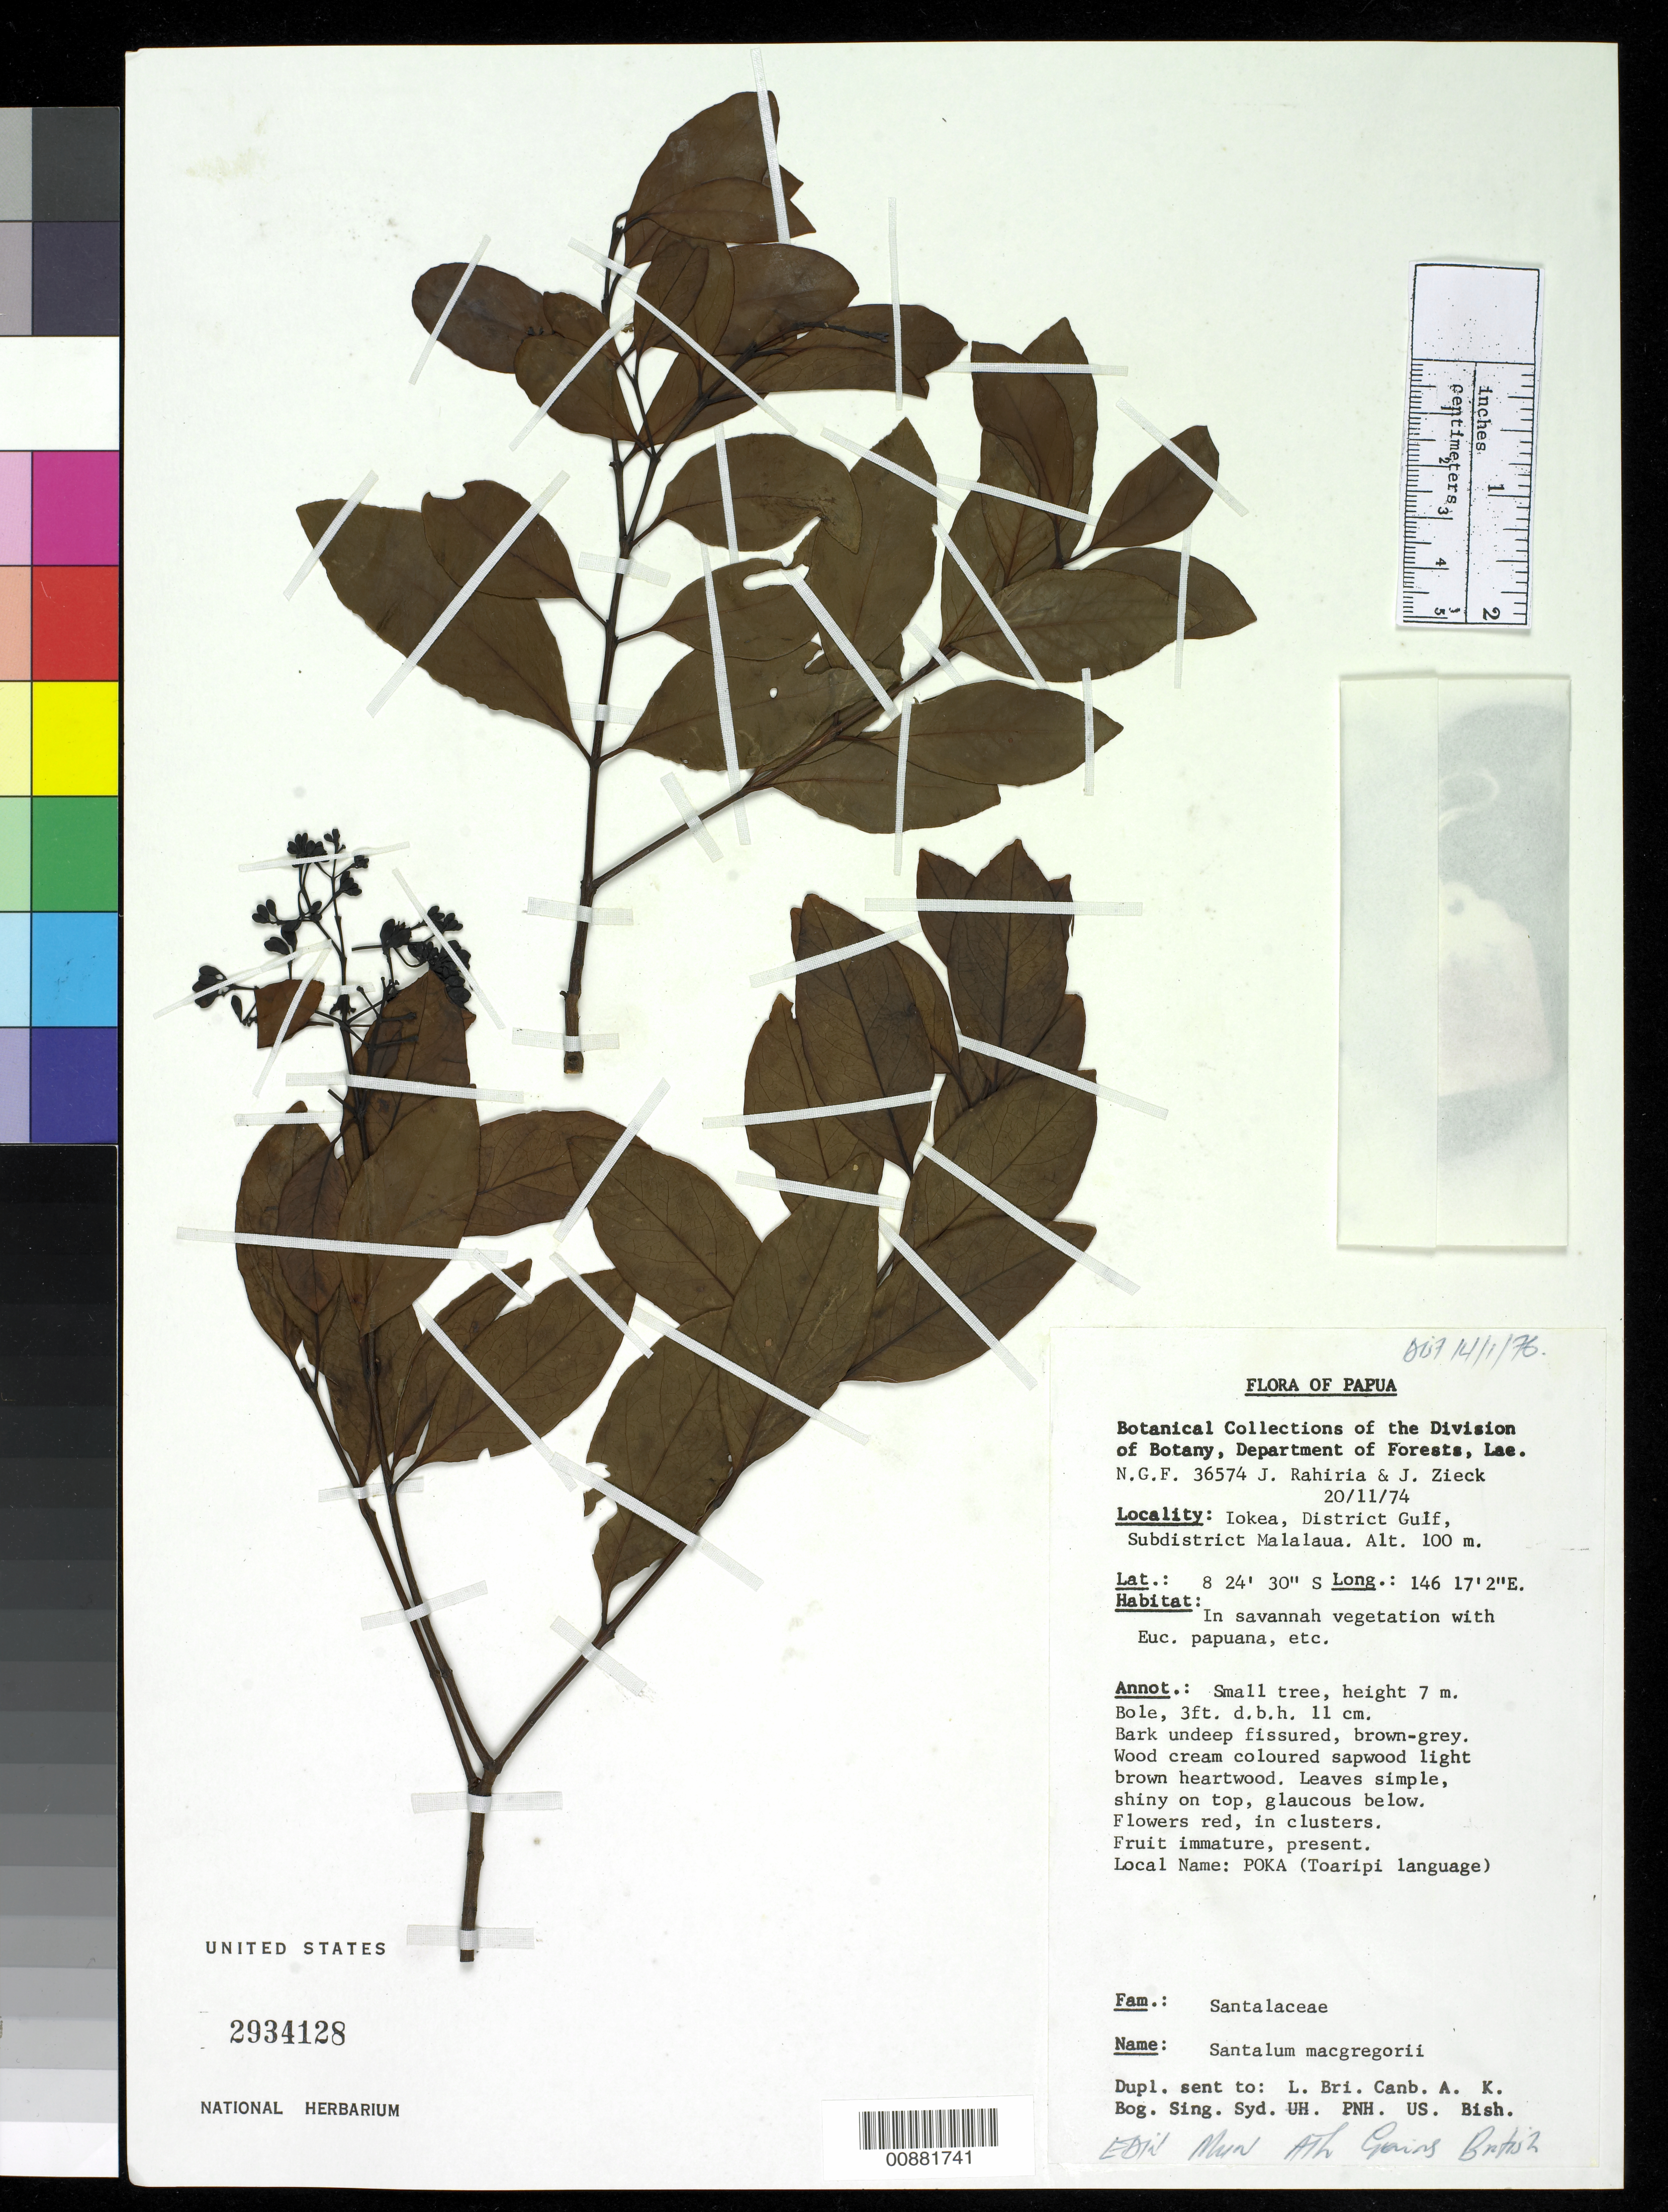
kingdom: Plantae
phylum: Tracheophyta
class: Magnoliopsida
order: Santalales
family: Santalaceae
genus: Santalum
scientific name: Santalum macgregorii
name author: F. Muell.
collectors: J. Rahiria & J. Zieck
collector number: NGF 36574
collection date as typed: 20 Nov 1974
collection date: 1974-11-20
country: Papua New Guinea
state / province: Gulf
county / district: Malalaua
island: New Guinea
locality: Lokea, District gulf, Subdistrict Malalaua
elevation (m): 100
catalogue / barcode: US 2934128